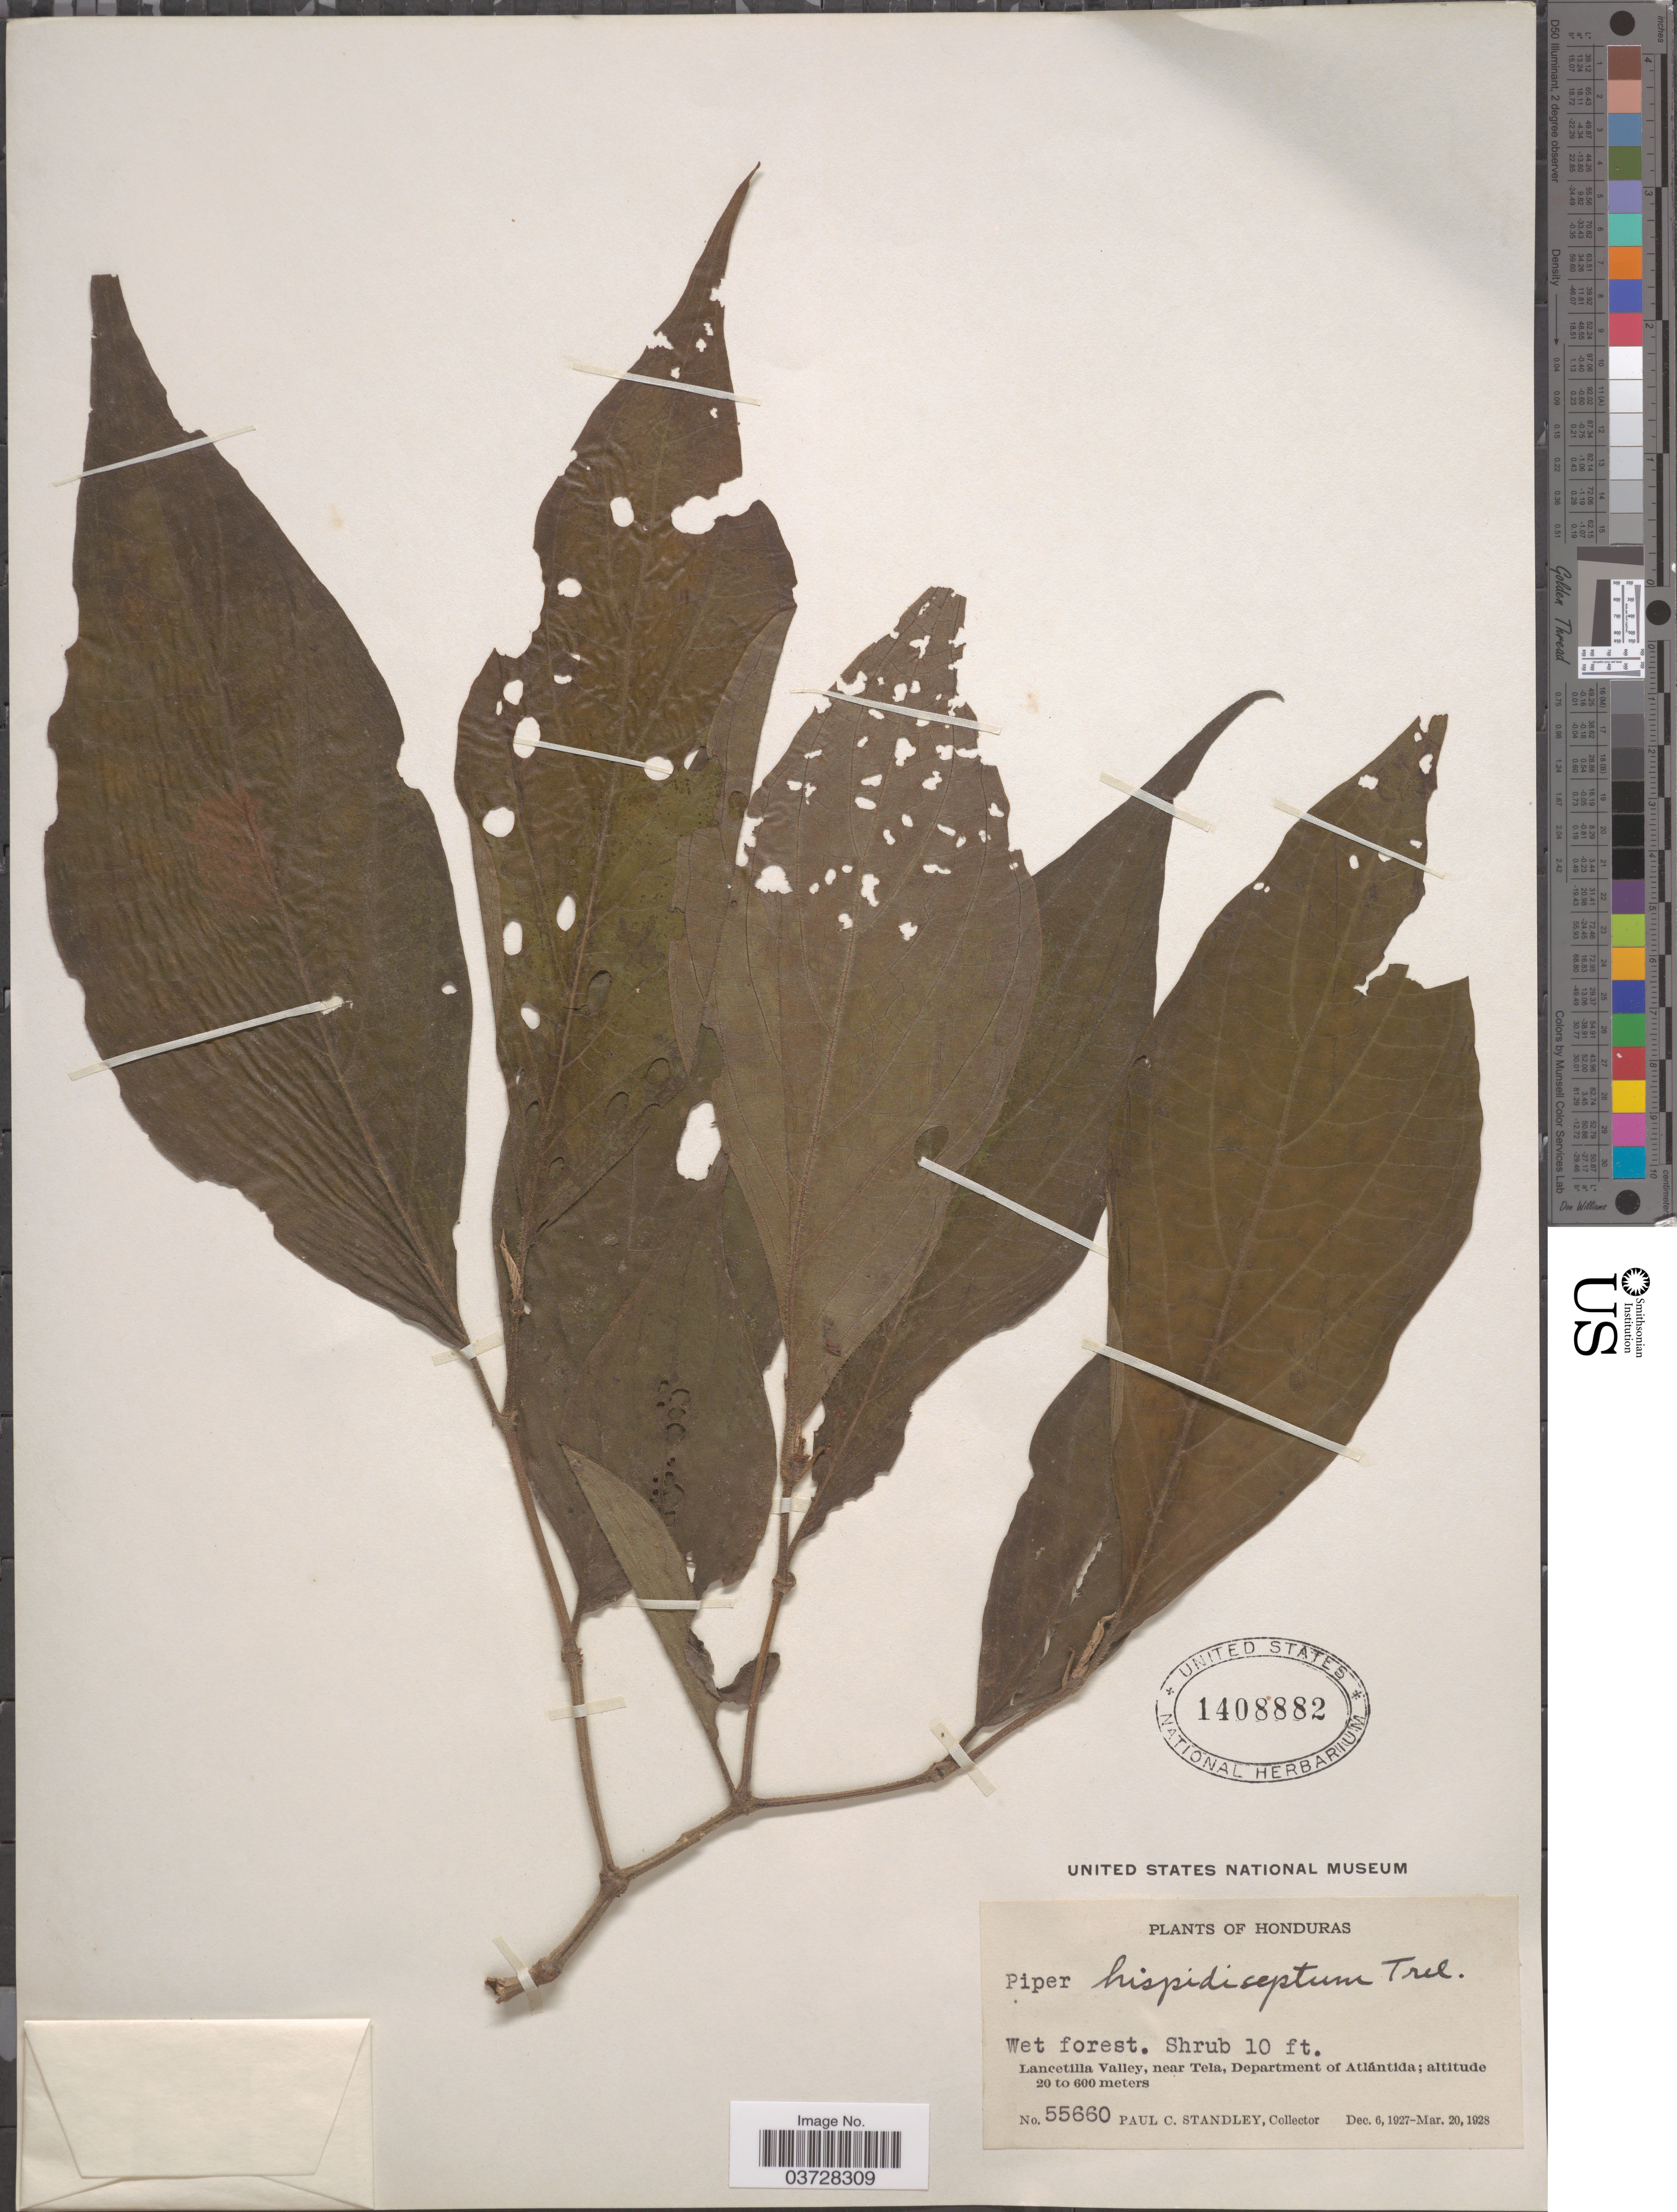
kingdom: Plantae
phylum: Tracheophyta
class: Magnoliopsida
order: Piperales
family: Piperaceae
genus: Piper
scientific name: Piper hispidiseptum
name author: Trel.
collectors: P. C. Standley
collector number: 55660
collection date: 1927-12-06/1928-03-20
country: Honduras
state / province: Atlantida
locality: Lancetilla Valley, near Tela, Department of Atlántida.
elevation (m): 20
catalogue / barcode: US 1408882